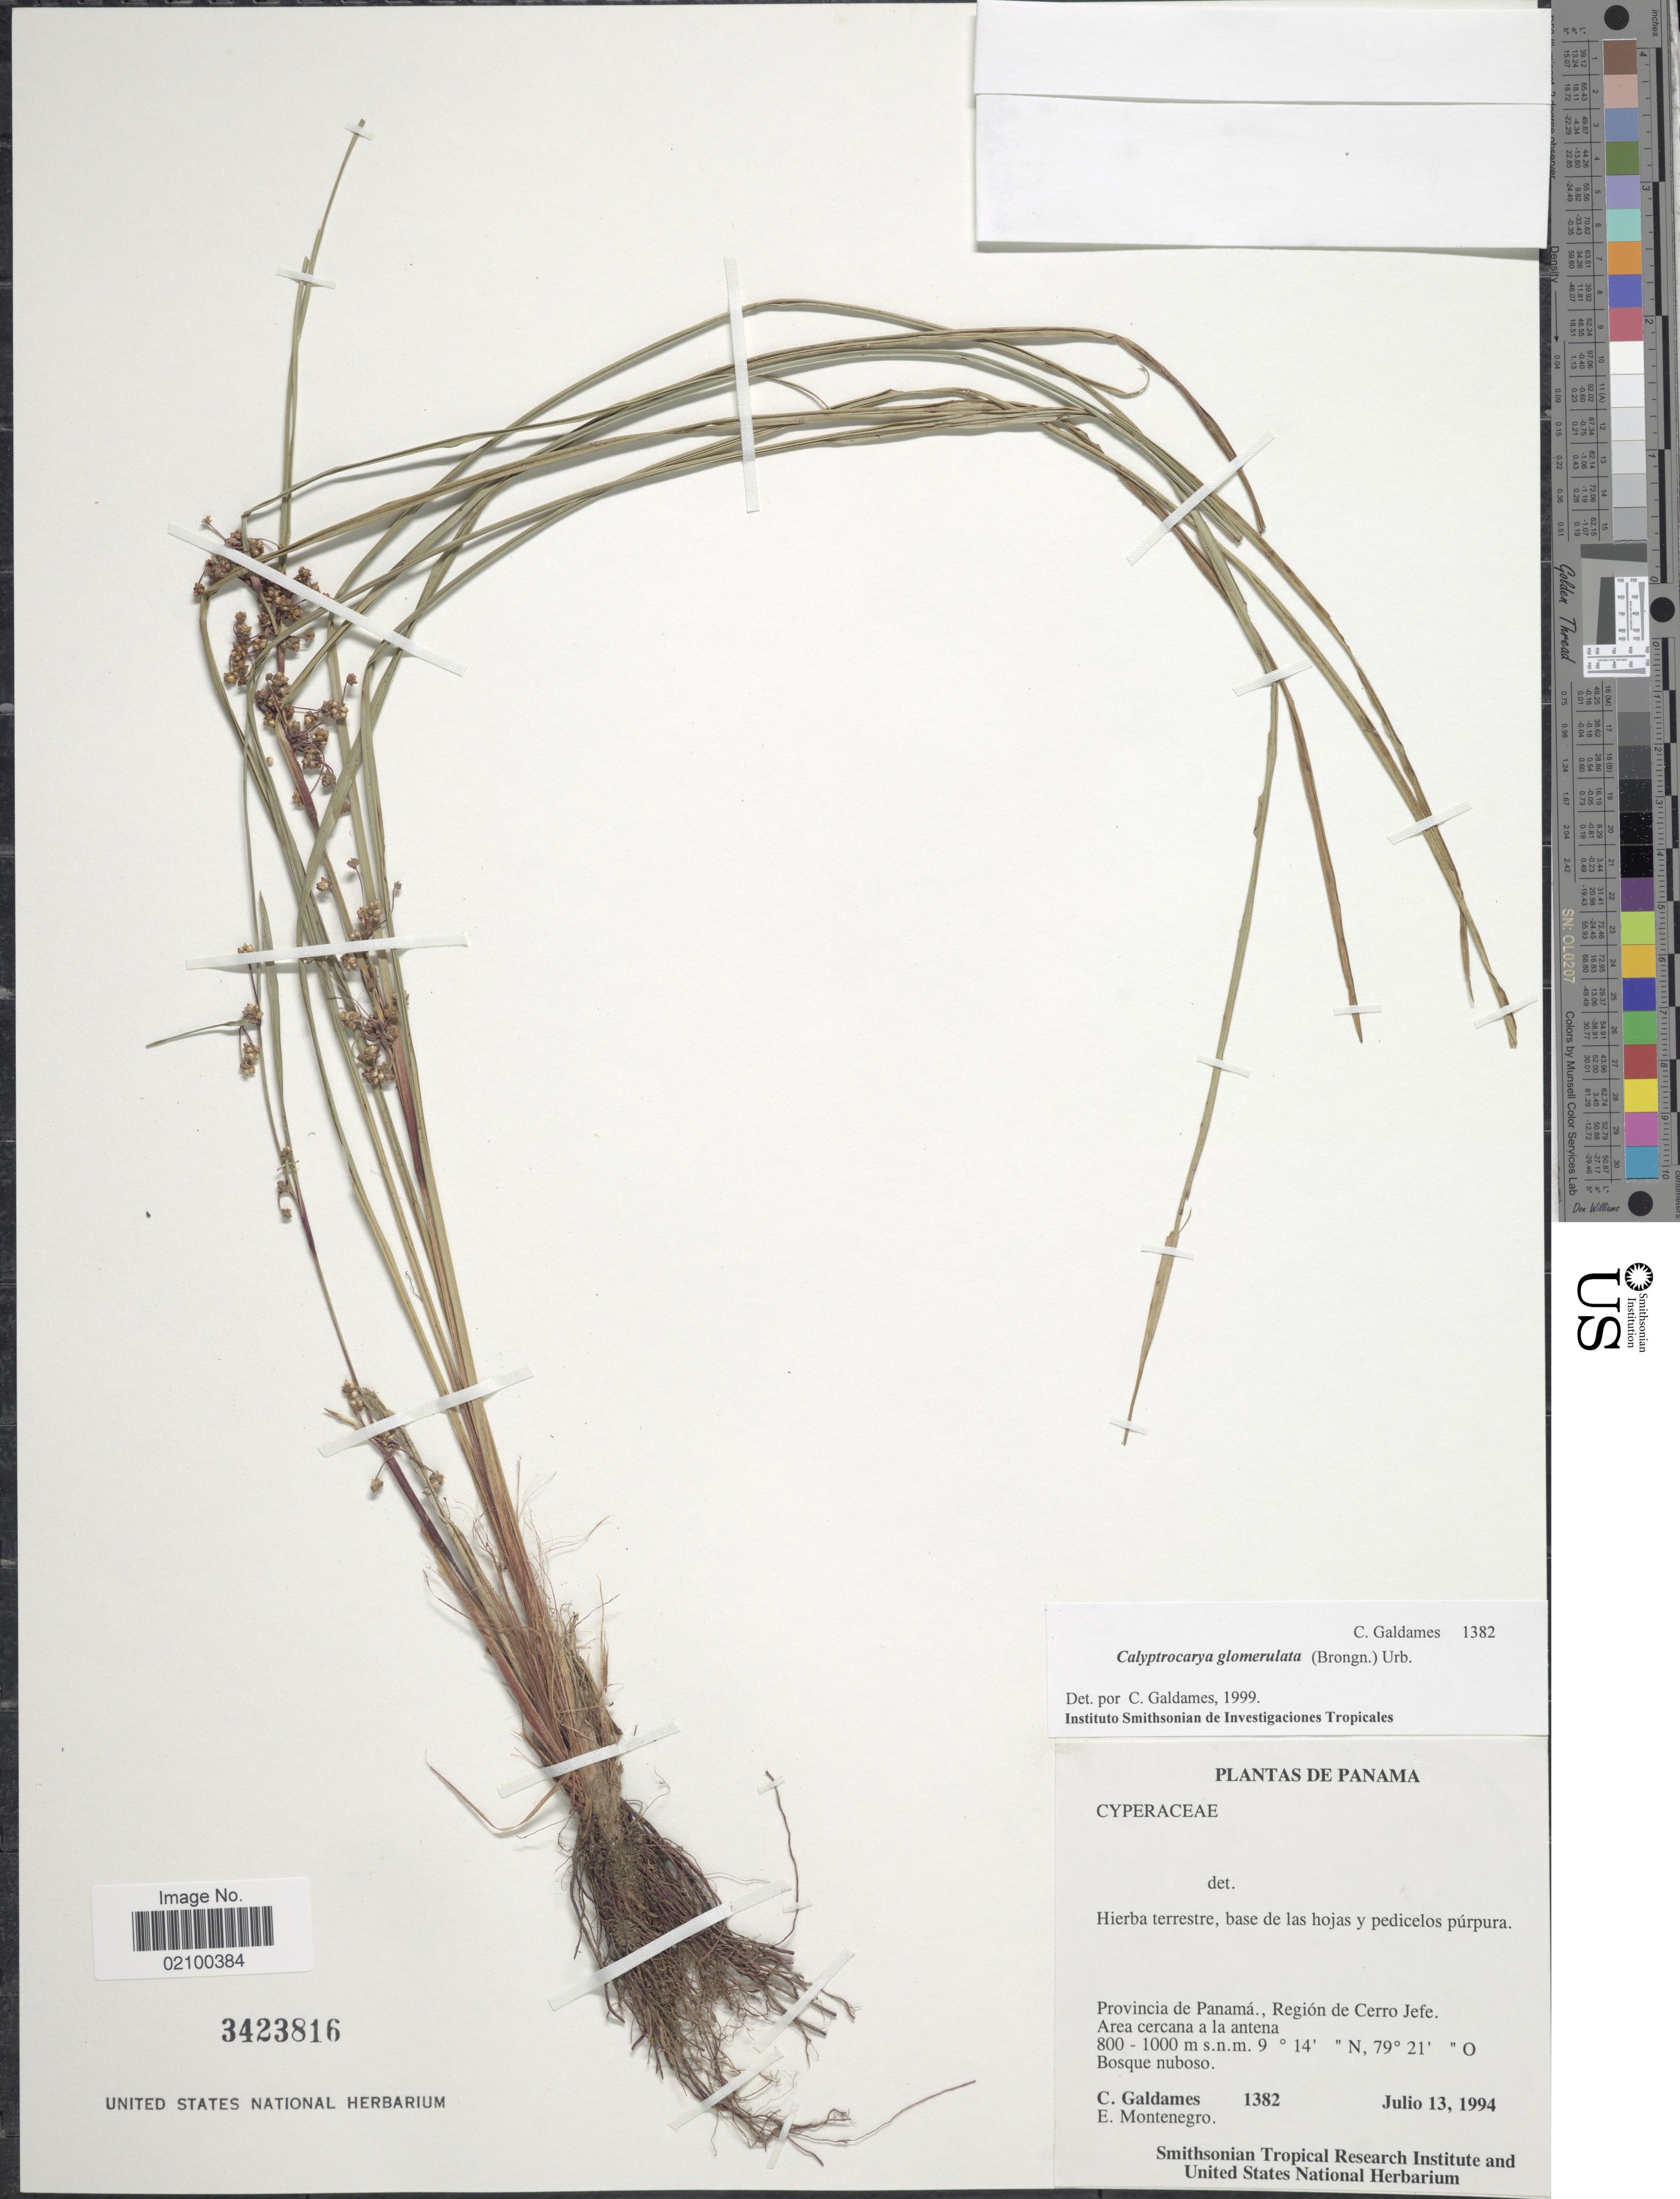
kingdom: Plantae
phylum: Tracheophyta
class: Liliopsida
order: Poales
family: Cyperaceae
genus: Calyptrocarya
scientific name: Calyptrocarya glomerulata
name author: (Brongn.) Urb.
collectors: C. Galdames & E. Montenegro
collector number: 1382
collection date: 1994-07-13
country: Panama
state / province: Panamá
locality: Provincia de Panama., Region de Cerro Jefe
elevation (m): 800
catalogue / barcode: US 3423816